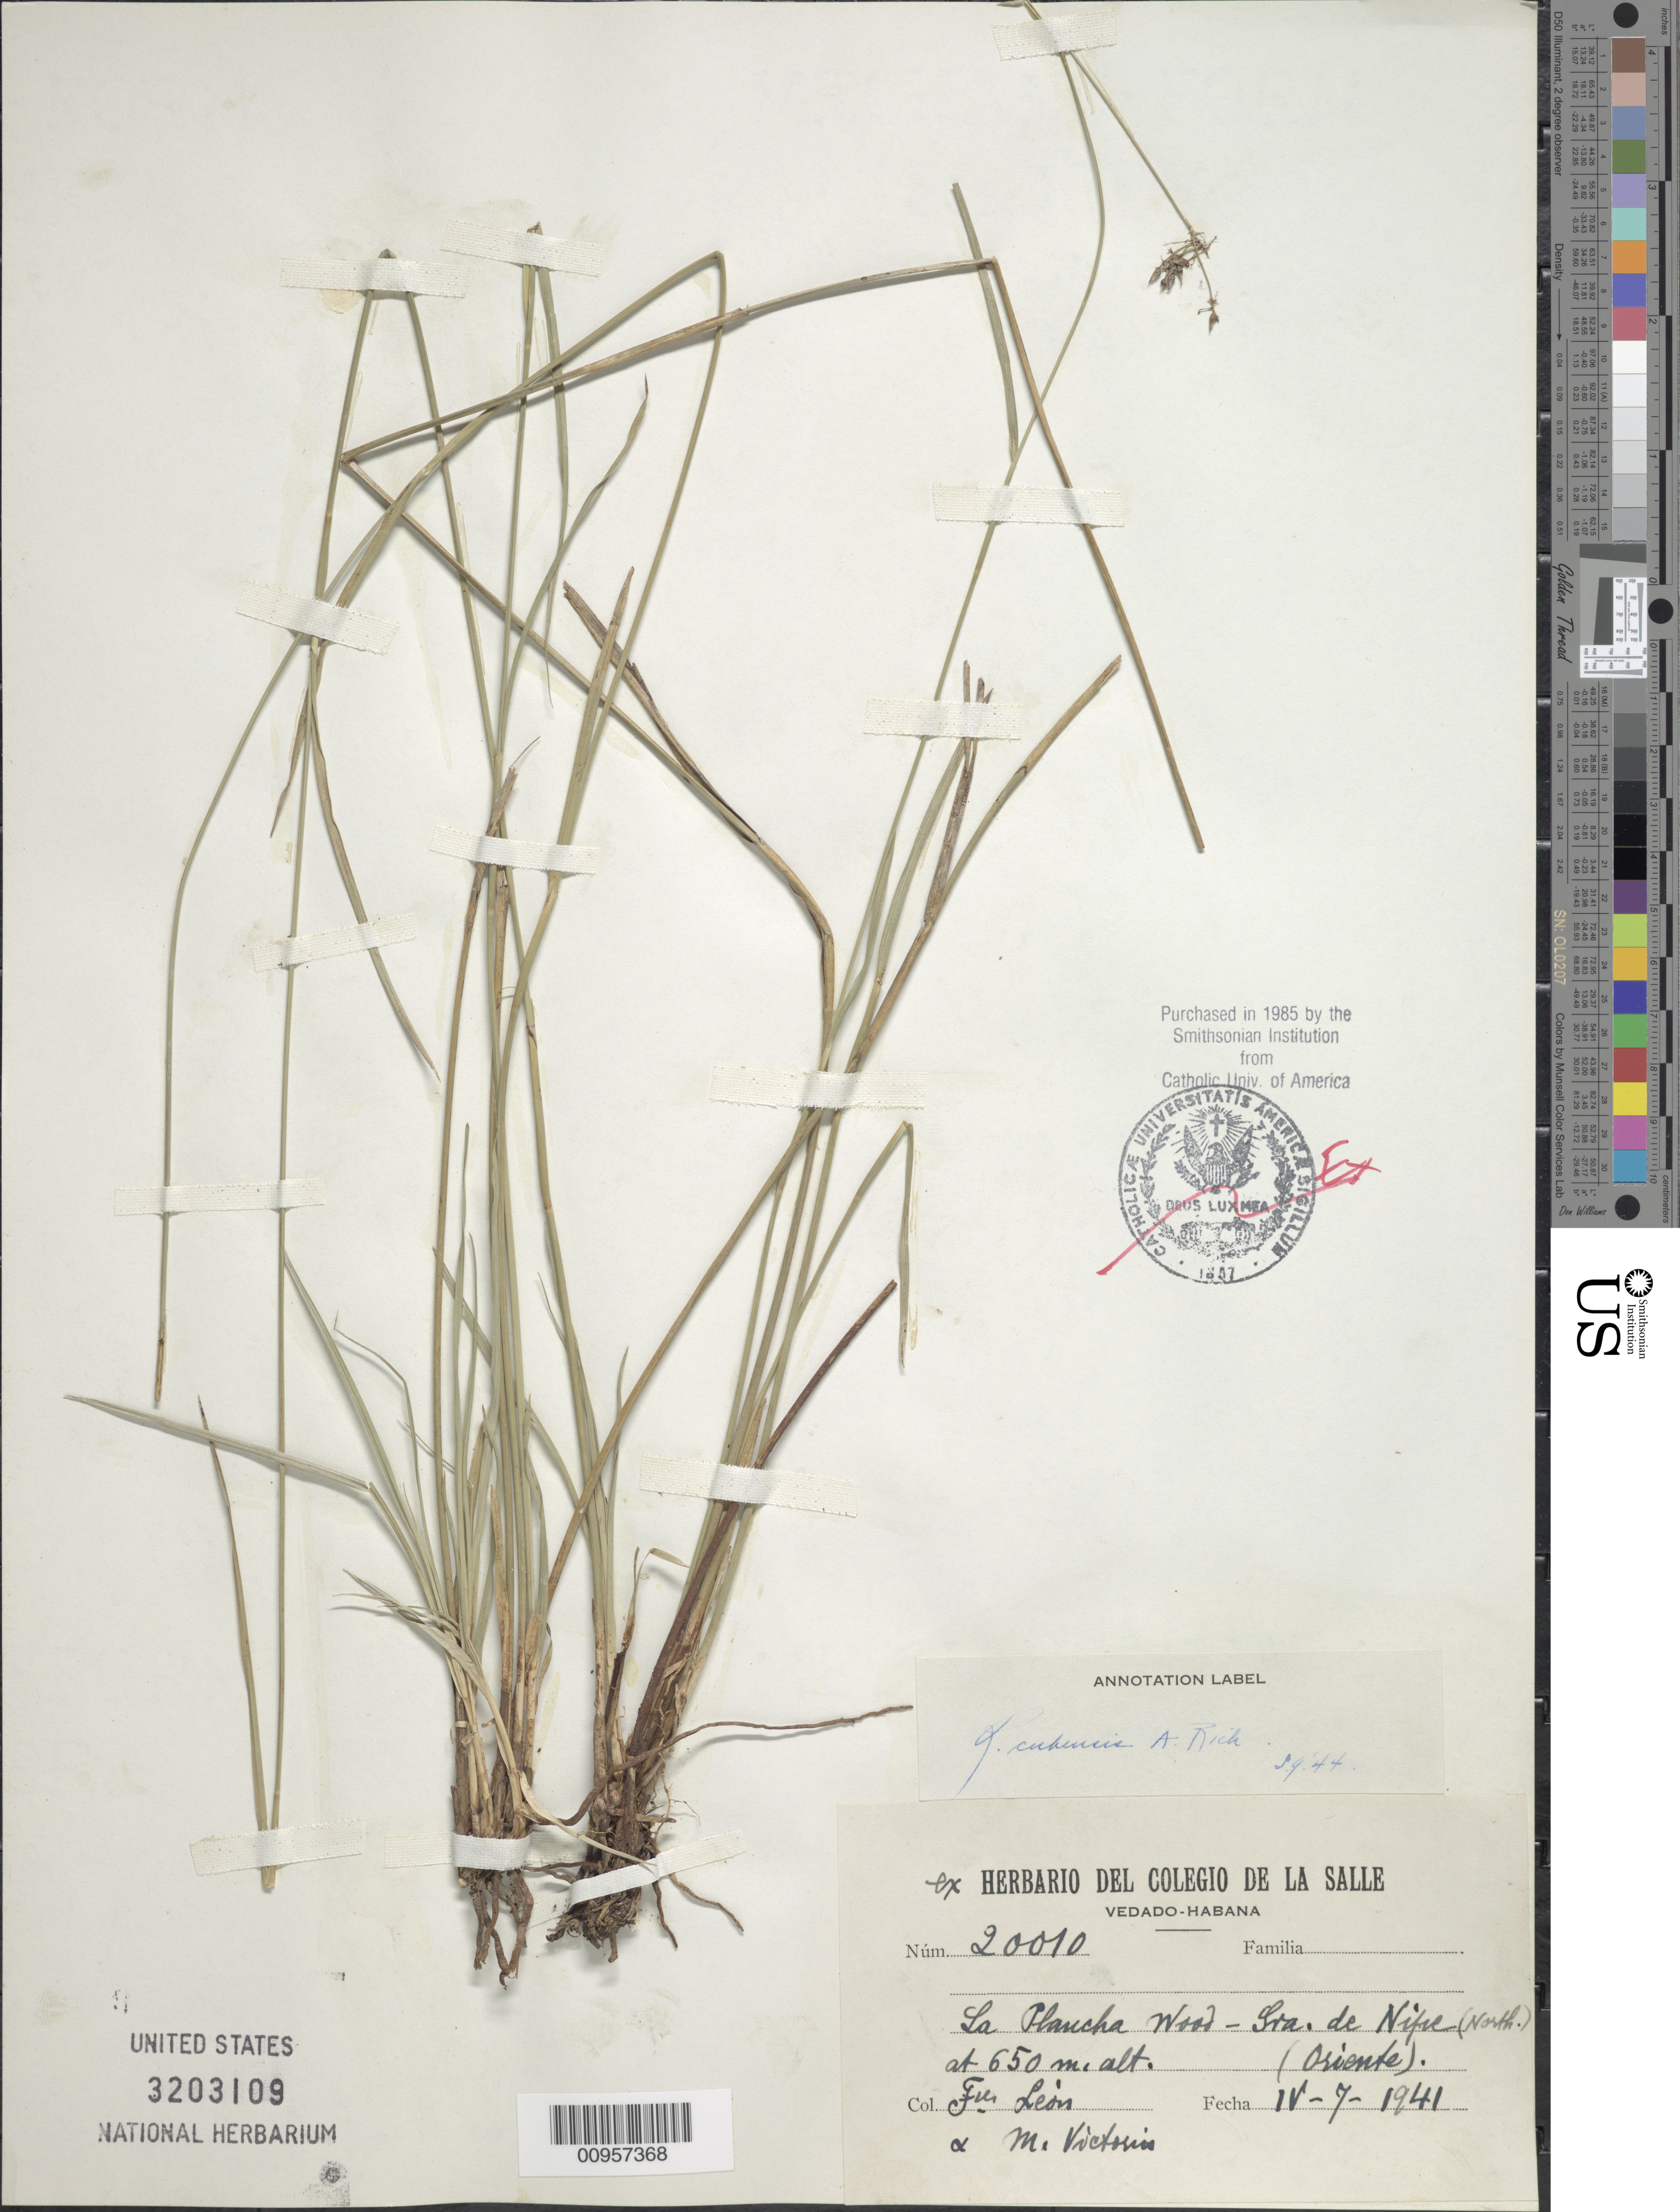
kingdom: Plantae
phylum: Tracheophyta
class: Liliopsida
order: Poales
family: Cyperaceae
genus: Rhynchospora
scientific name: Rhynchospora cubensis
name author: A. Rich.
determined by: Gale, S.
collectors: Bro. León & F. Victorin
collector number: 20010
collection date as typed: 07 Apr 1941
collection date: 1941-04-07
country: Cuba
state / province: Holguín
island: Cuba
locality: La Plancha Wood, Sierra de Nipe (North)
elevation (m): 650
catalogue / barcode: US 3203109